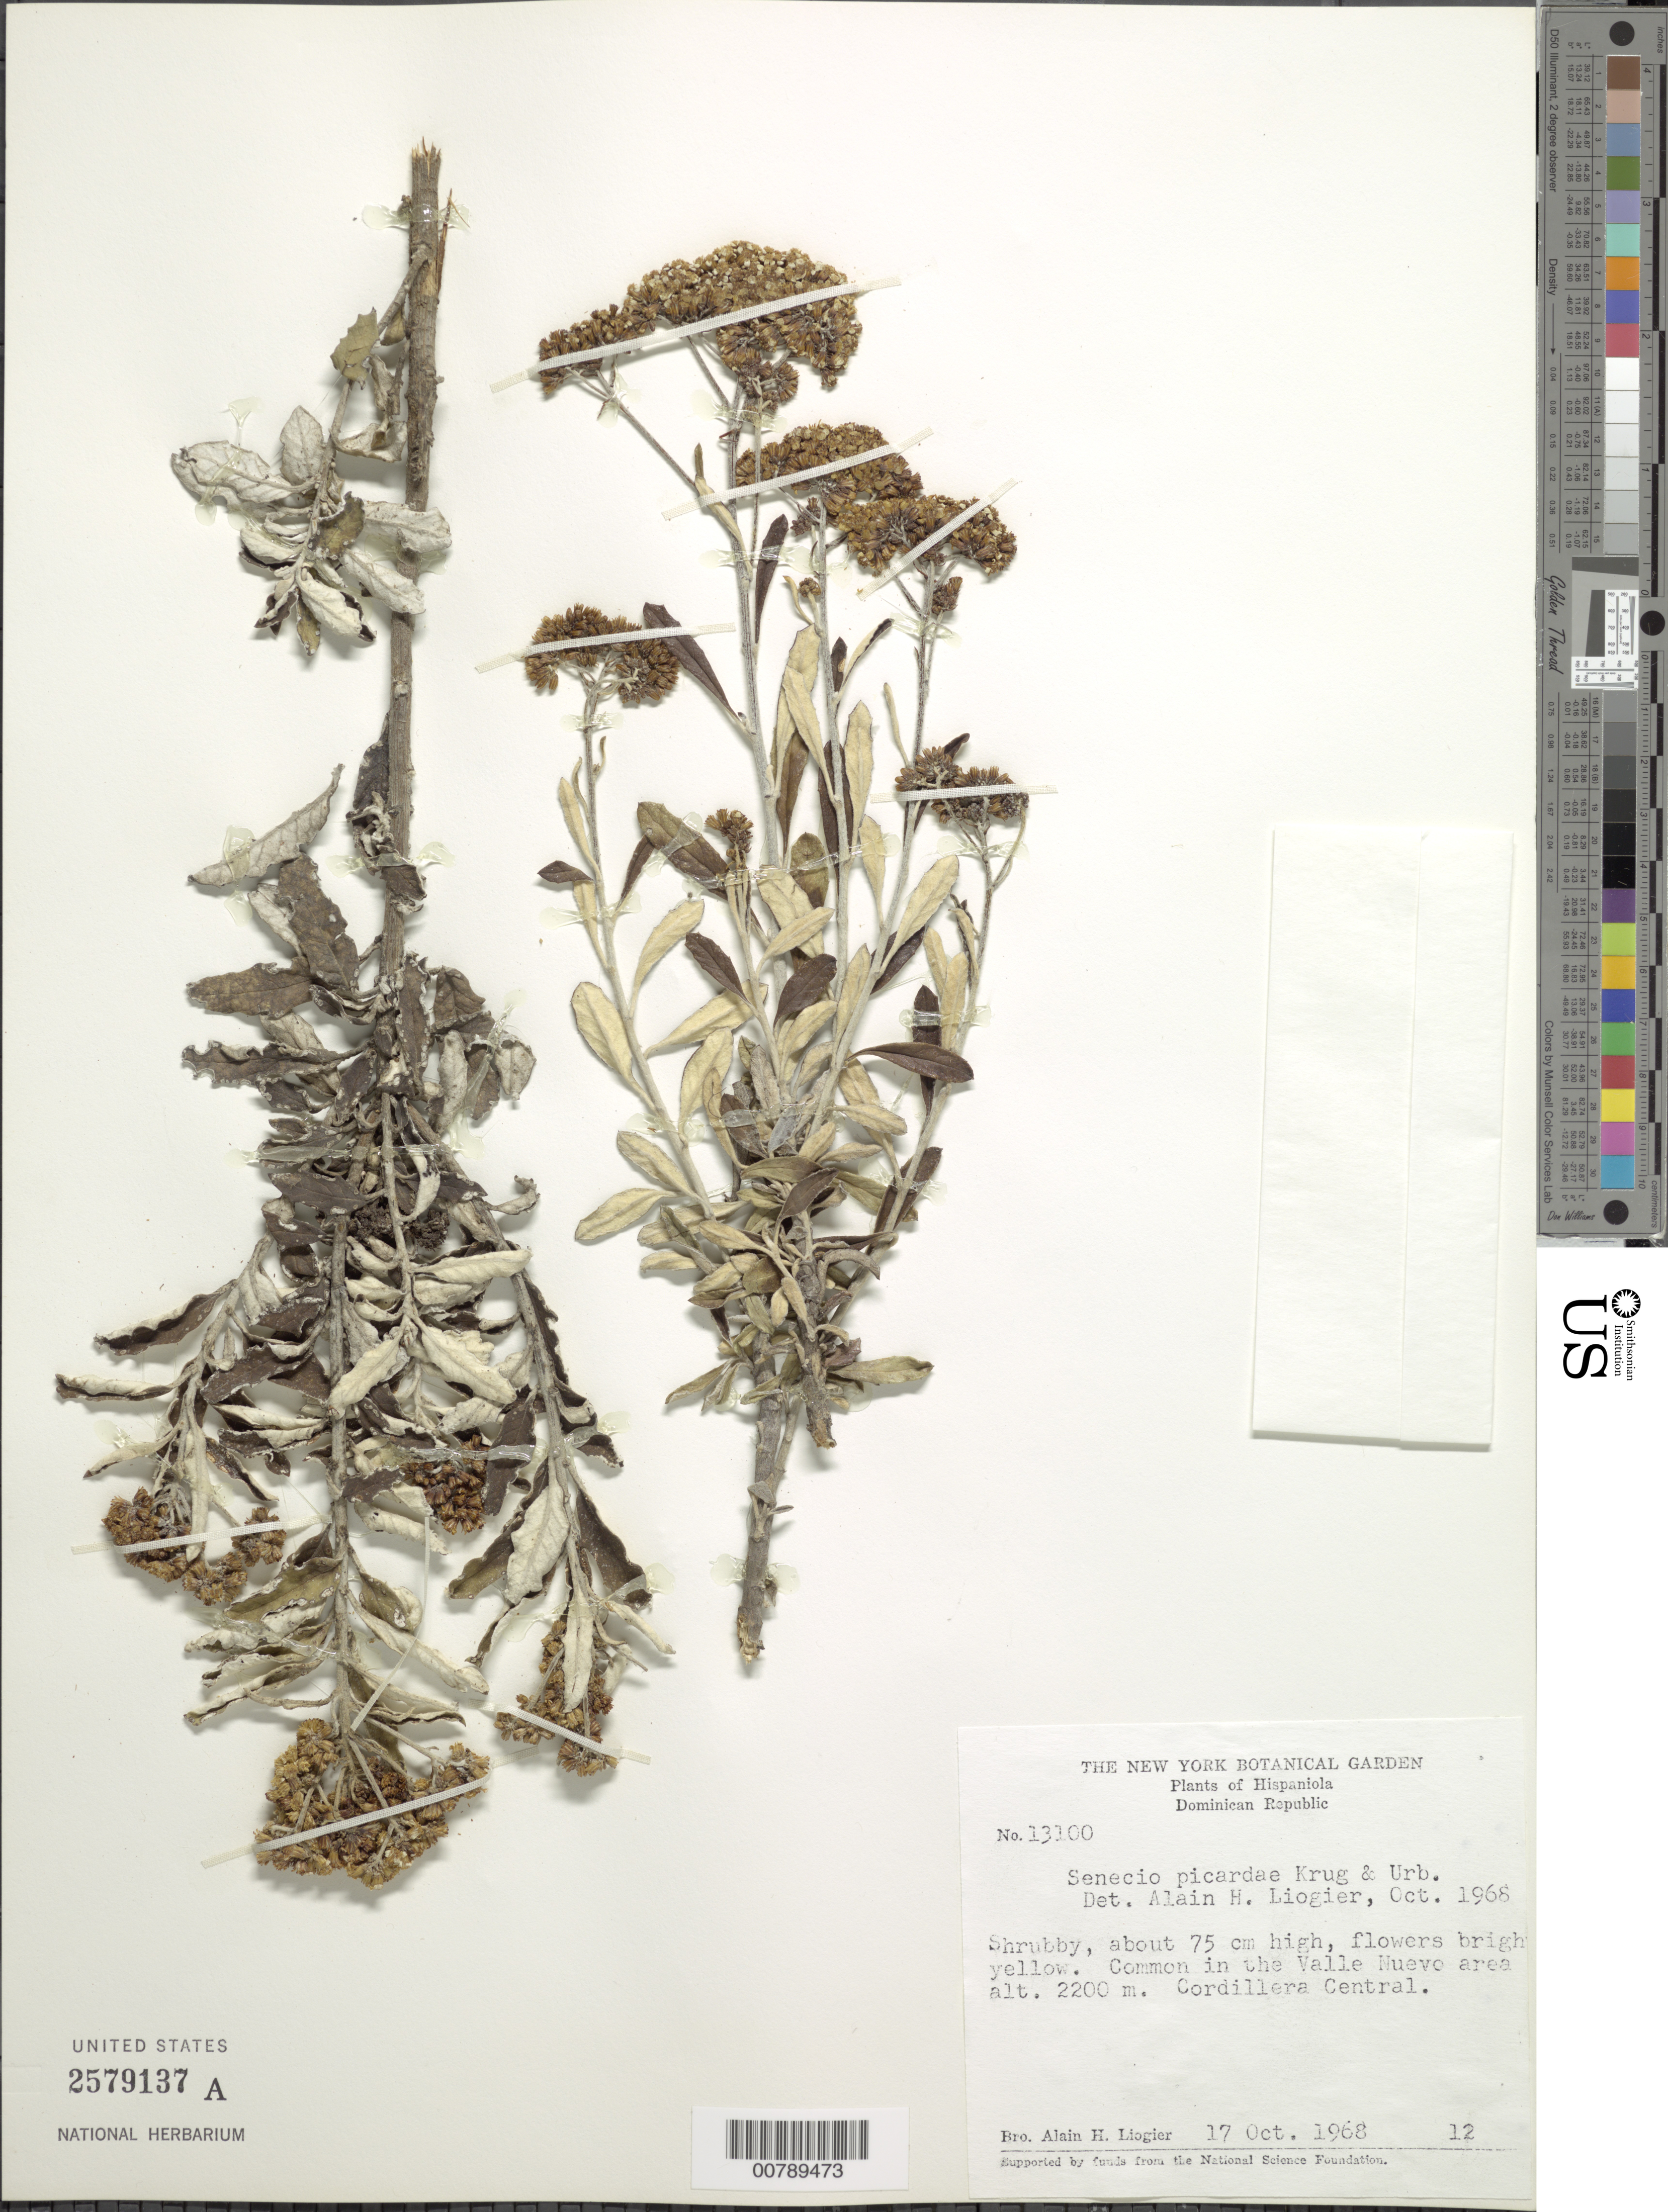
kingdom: Plantae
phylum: Tracheophyta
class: Magnoliopsida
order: Asterales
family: Asteraceae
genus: Senecio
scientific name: Senecio picardae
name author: Krug & Urb.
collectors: A. H. Liogier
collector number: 13100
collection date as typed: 17 Oct 1968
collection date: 1968-10-17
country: Dominican Republic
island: Hispaniola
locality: Common in the Valle Nuevo area. Cordillera Central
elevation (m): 2200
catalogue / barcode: US 2579137A